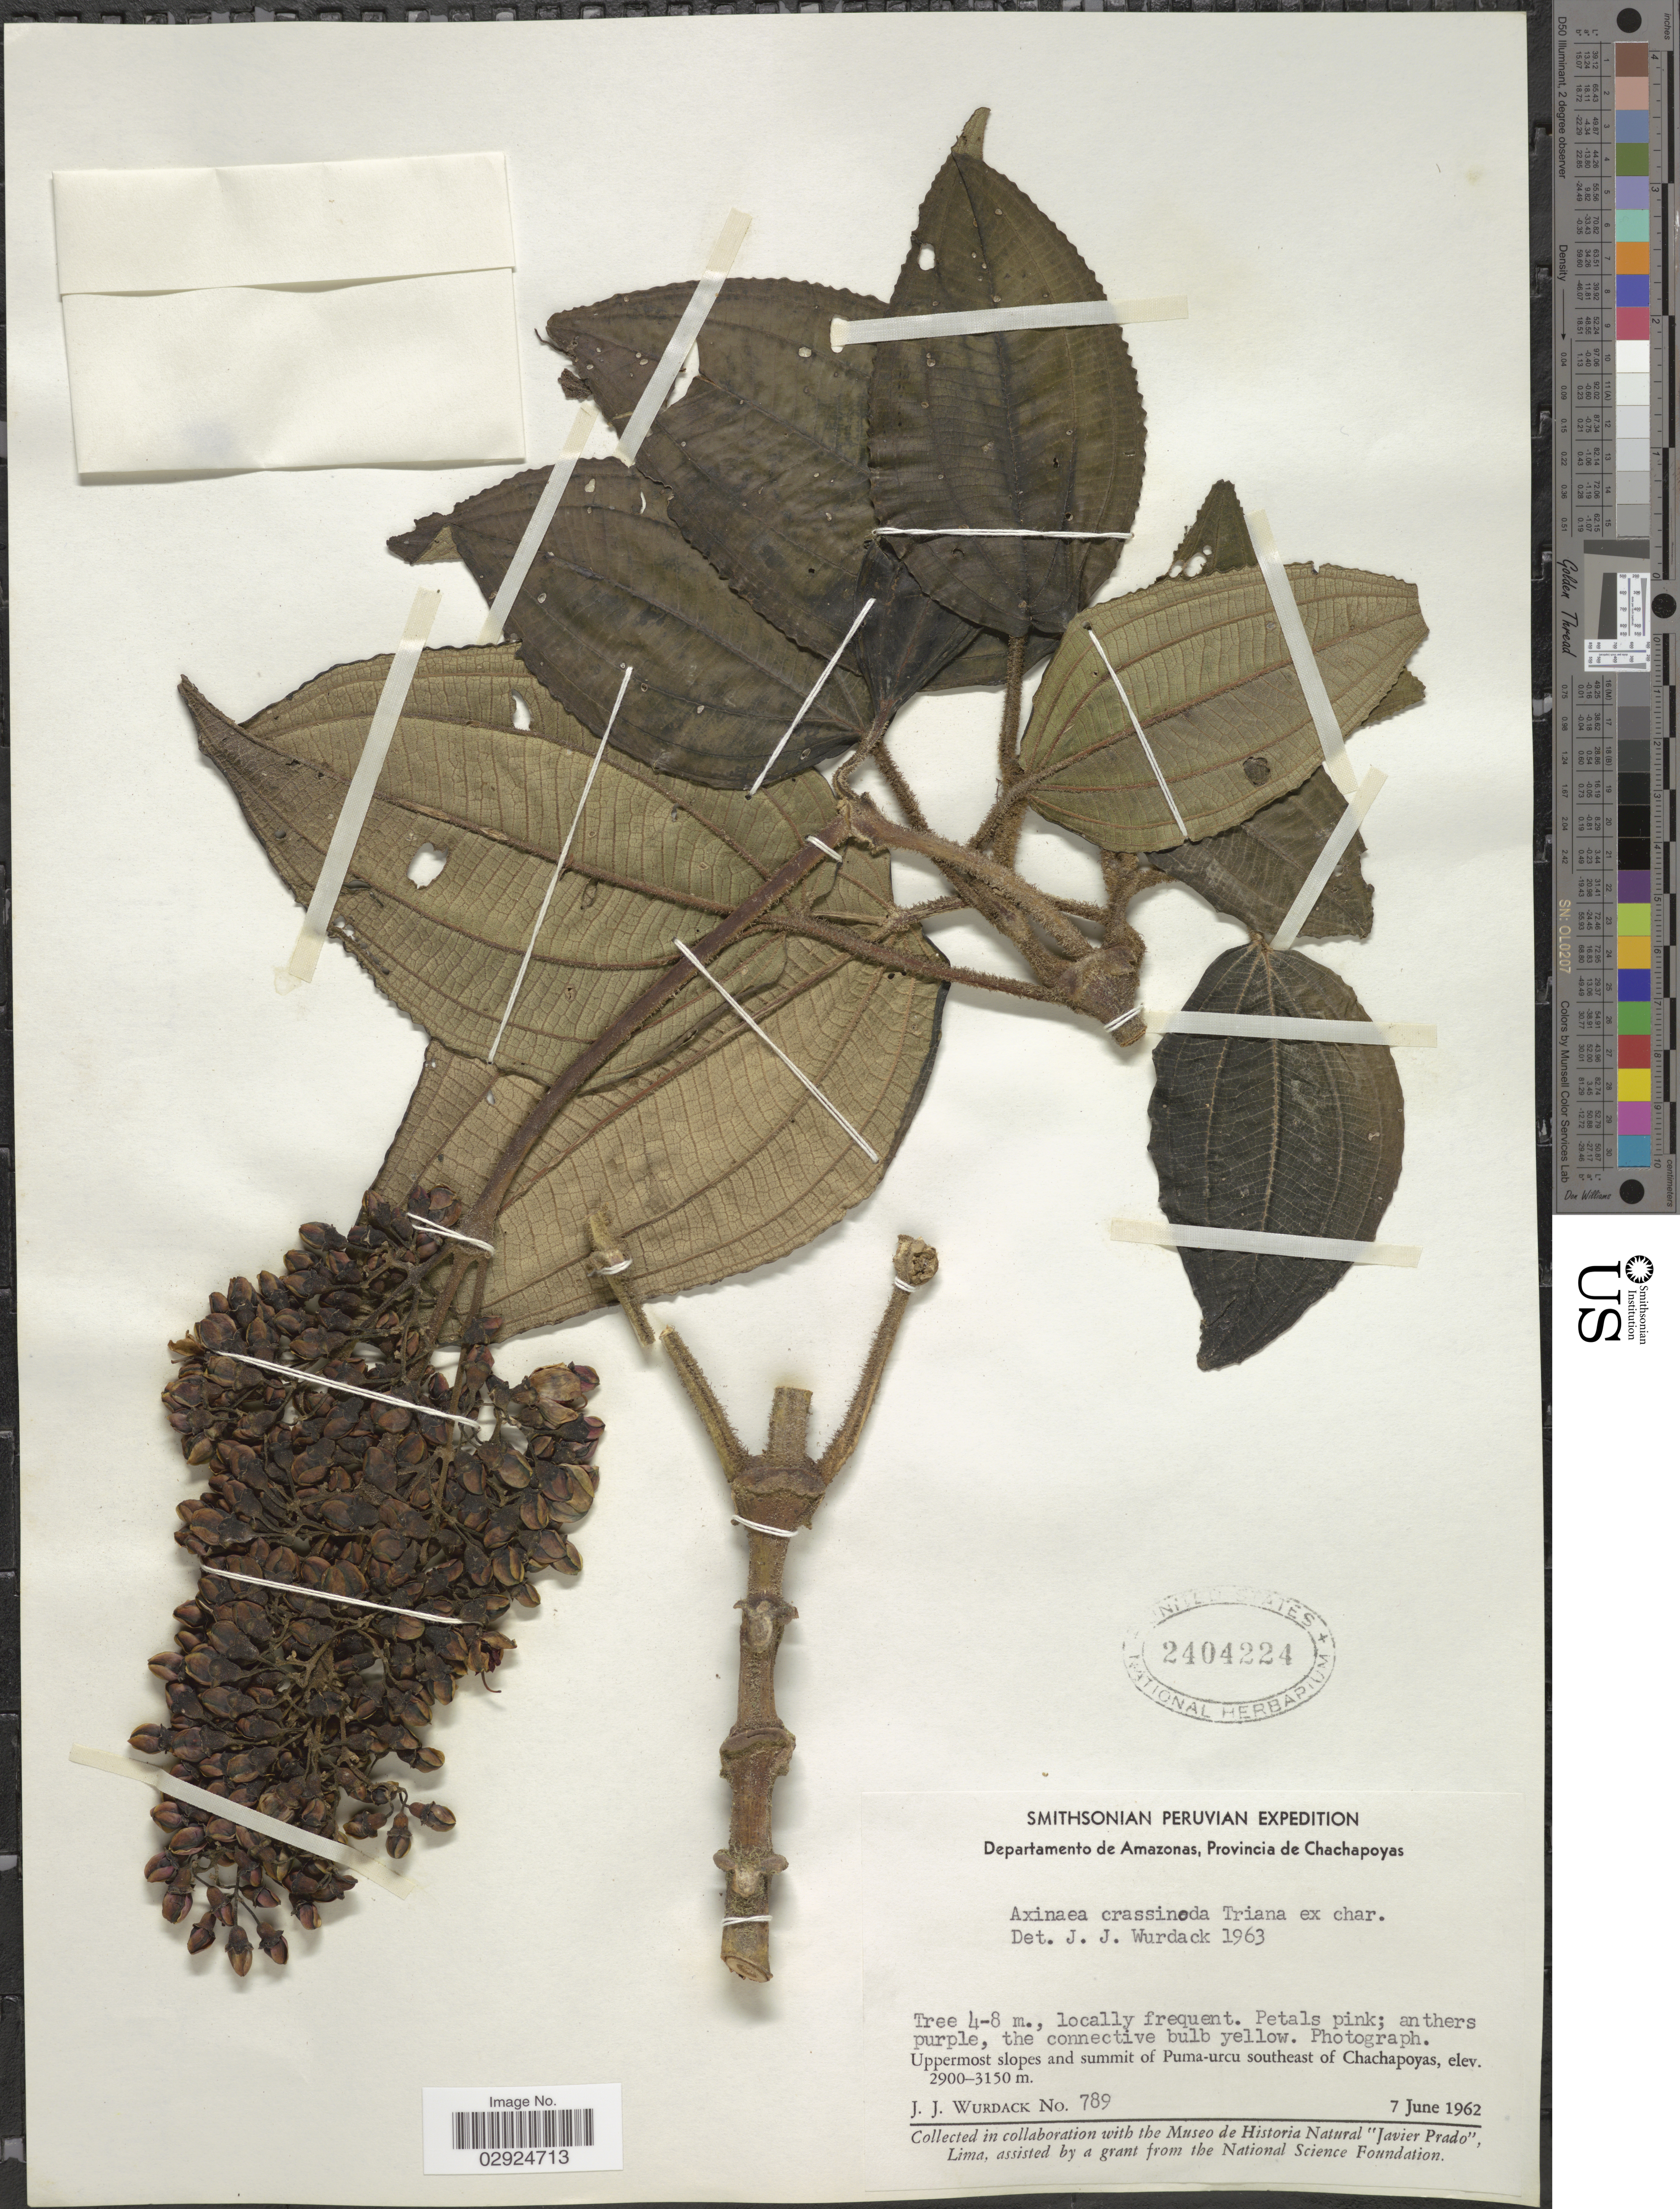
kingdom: Plantae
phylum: Tracheophyta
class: Magnoliopsida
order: Myrtales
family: Melastomataceae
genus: Axinaea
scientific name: Axinaea crassinoda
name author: Triana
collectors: J. J. Wurdack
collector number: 789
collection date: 1962-06-07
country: Peru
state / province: Amazonas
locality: Provincia de Chachapoyas. Uppermost slopes and summit of Puma-urcu southeast of Chachapoyas.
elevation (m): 2900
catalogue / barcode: US 2404224